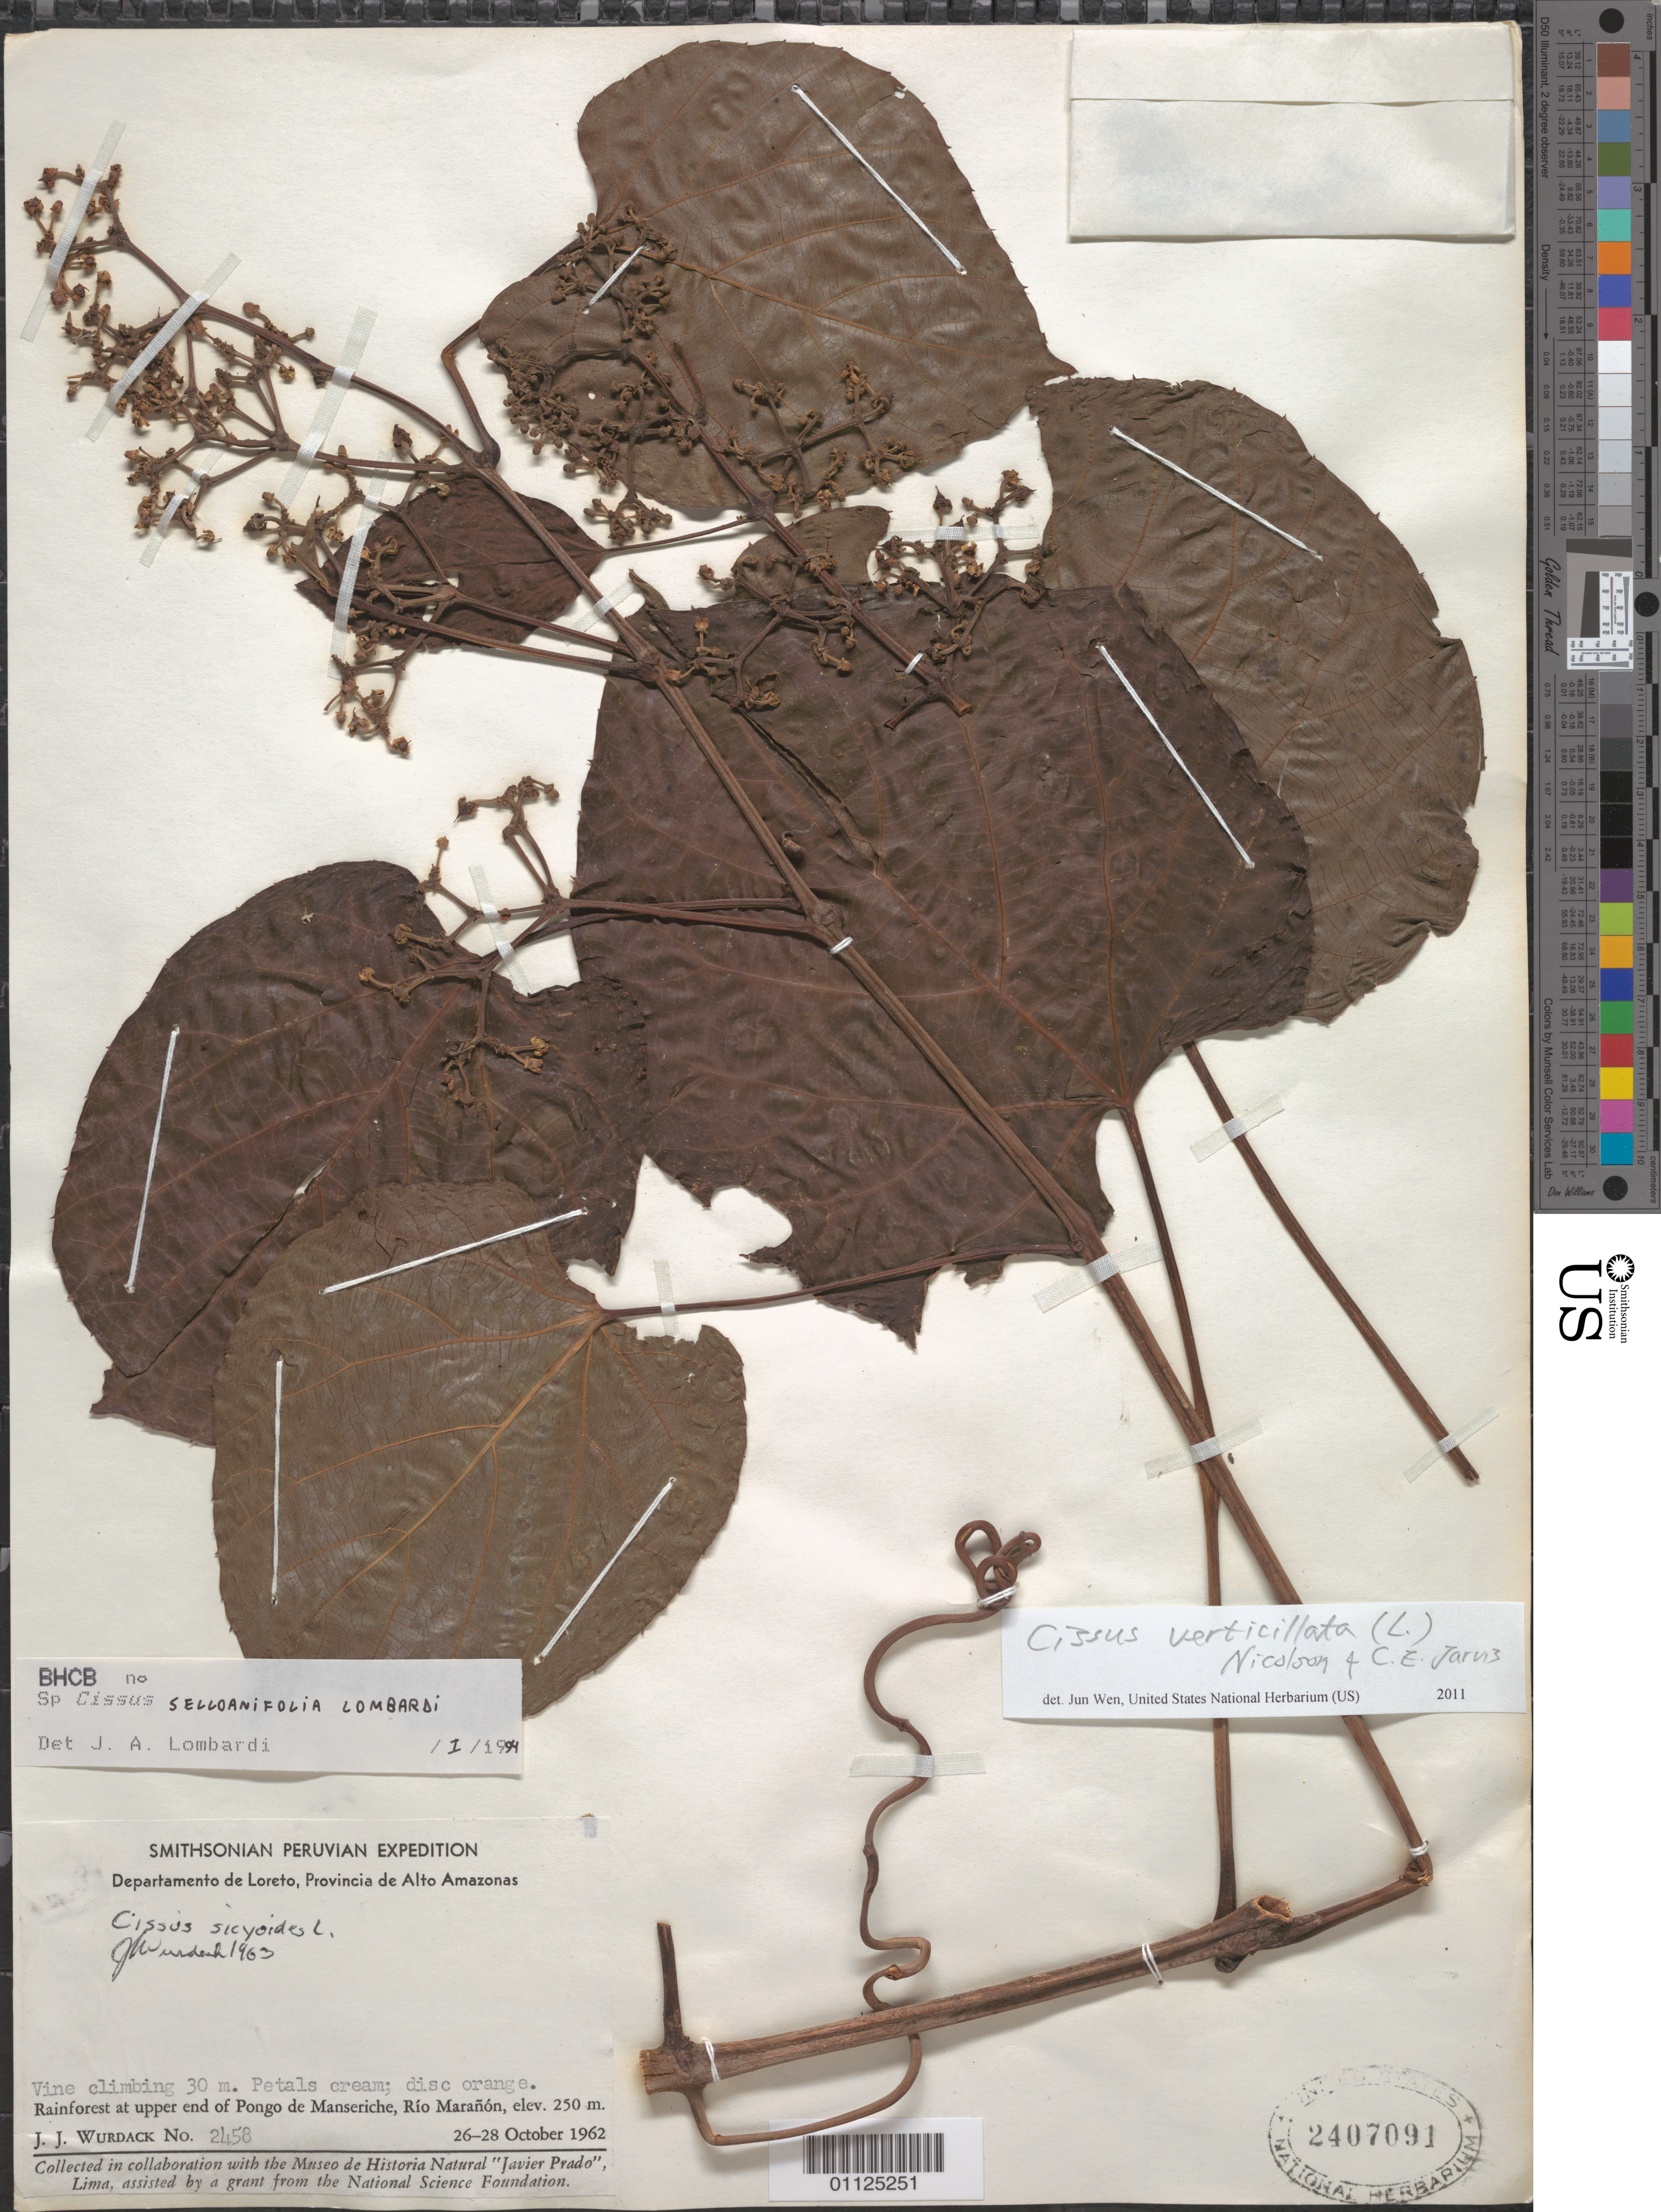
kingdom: Plantae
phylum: Tracheophyta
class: Magnoliopsida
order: Vitales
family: Vitaceae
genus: Cissus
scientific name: Cissus verticillata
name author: (L.) Nicolson & C.E. Jarvis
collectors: J. J. Wurdack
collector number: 2458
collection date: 1962-10-26/1962-10-28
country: Peru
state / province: Amazonas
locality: Dept. Loreto. At upper end of Pongo de Manseriche, Rio Maranon.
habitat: Rainforest. Vine climbing.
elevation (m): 250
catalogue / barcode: US 2407091